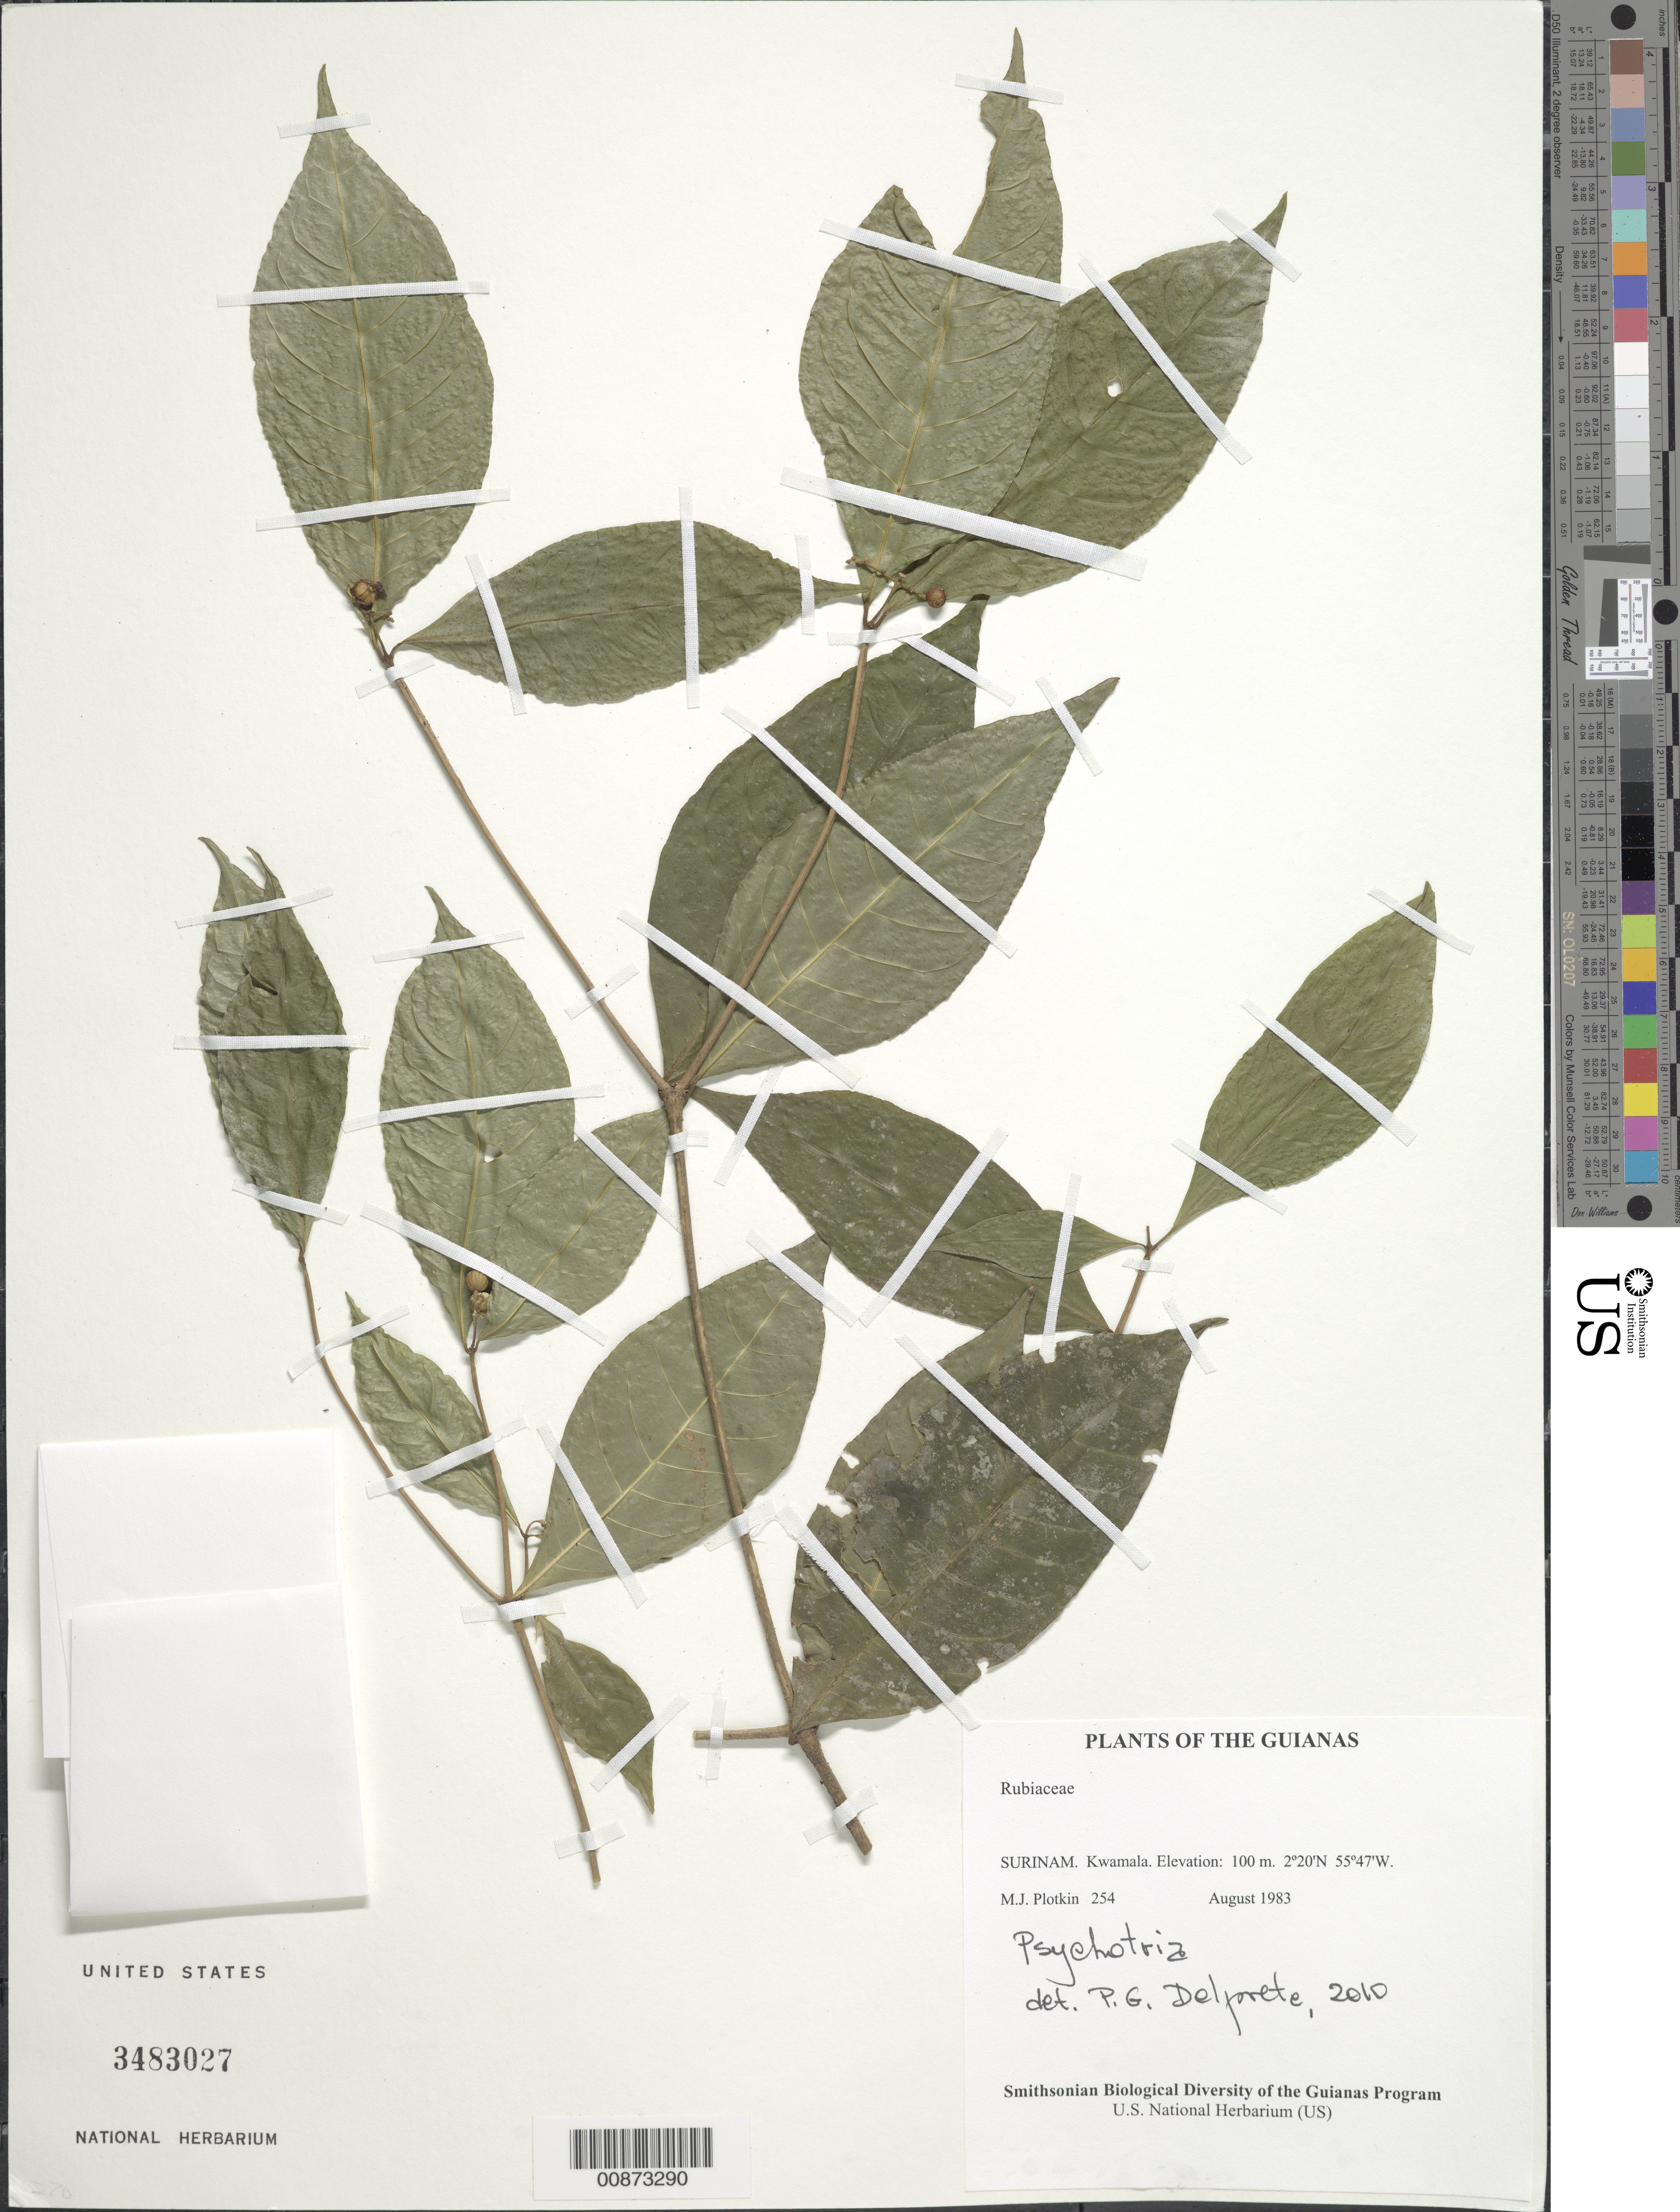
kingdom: Plantae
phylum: Tracheophyta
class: Magnoliopsida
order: Gentianales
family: Rubiaceae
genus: Psychotria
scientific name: Psychotria sp.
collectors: M. Plotkin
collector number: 254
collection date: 1983-08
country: Suriname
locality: Guianas. Surinam. Kwamala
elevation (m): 100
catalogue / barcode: US 3483027